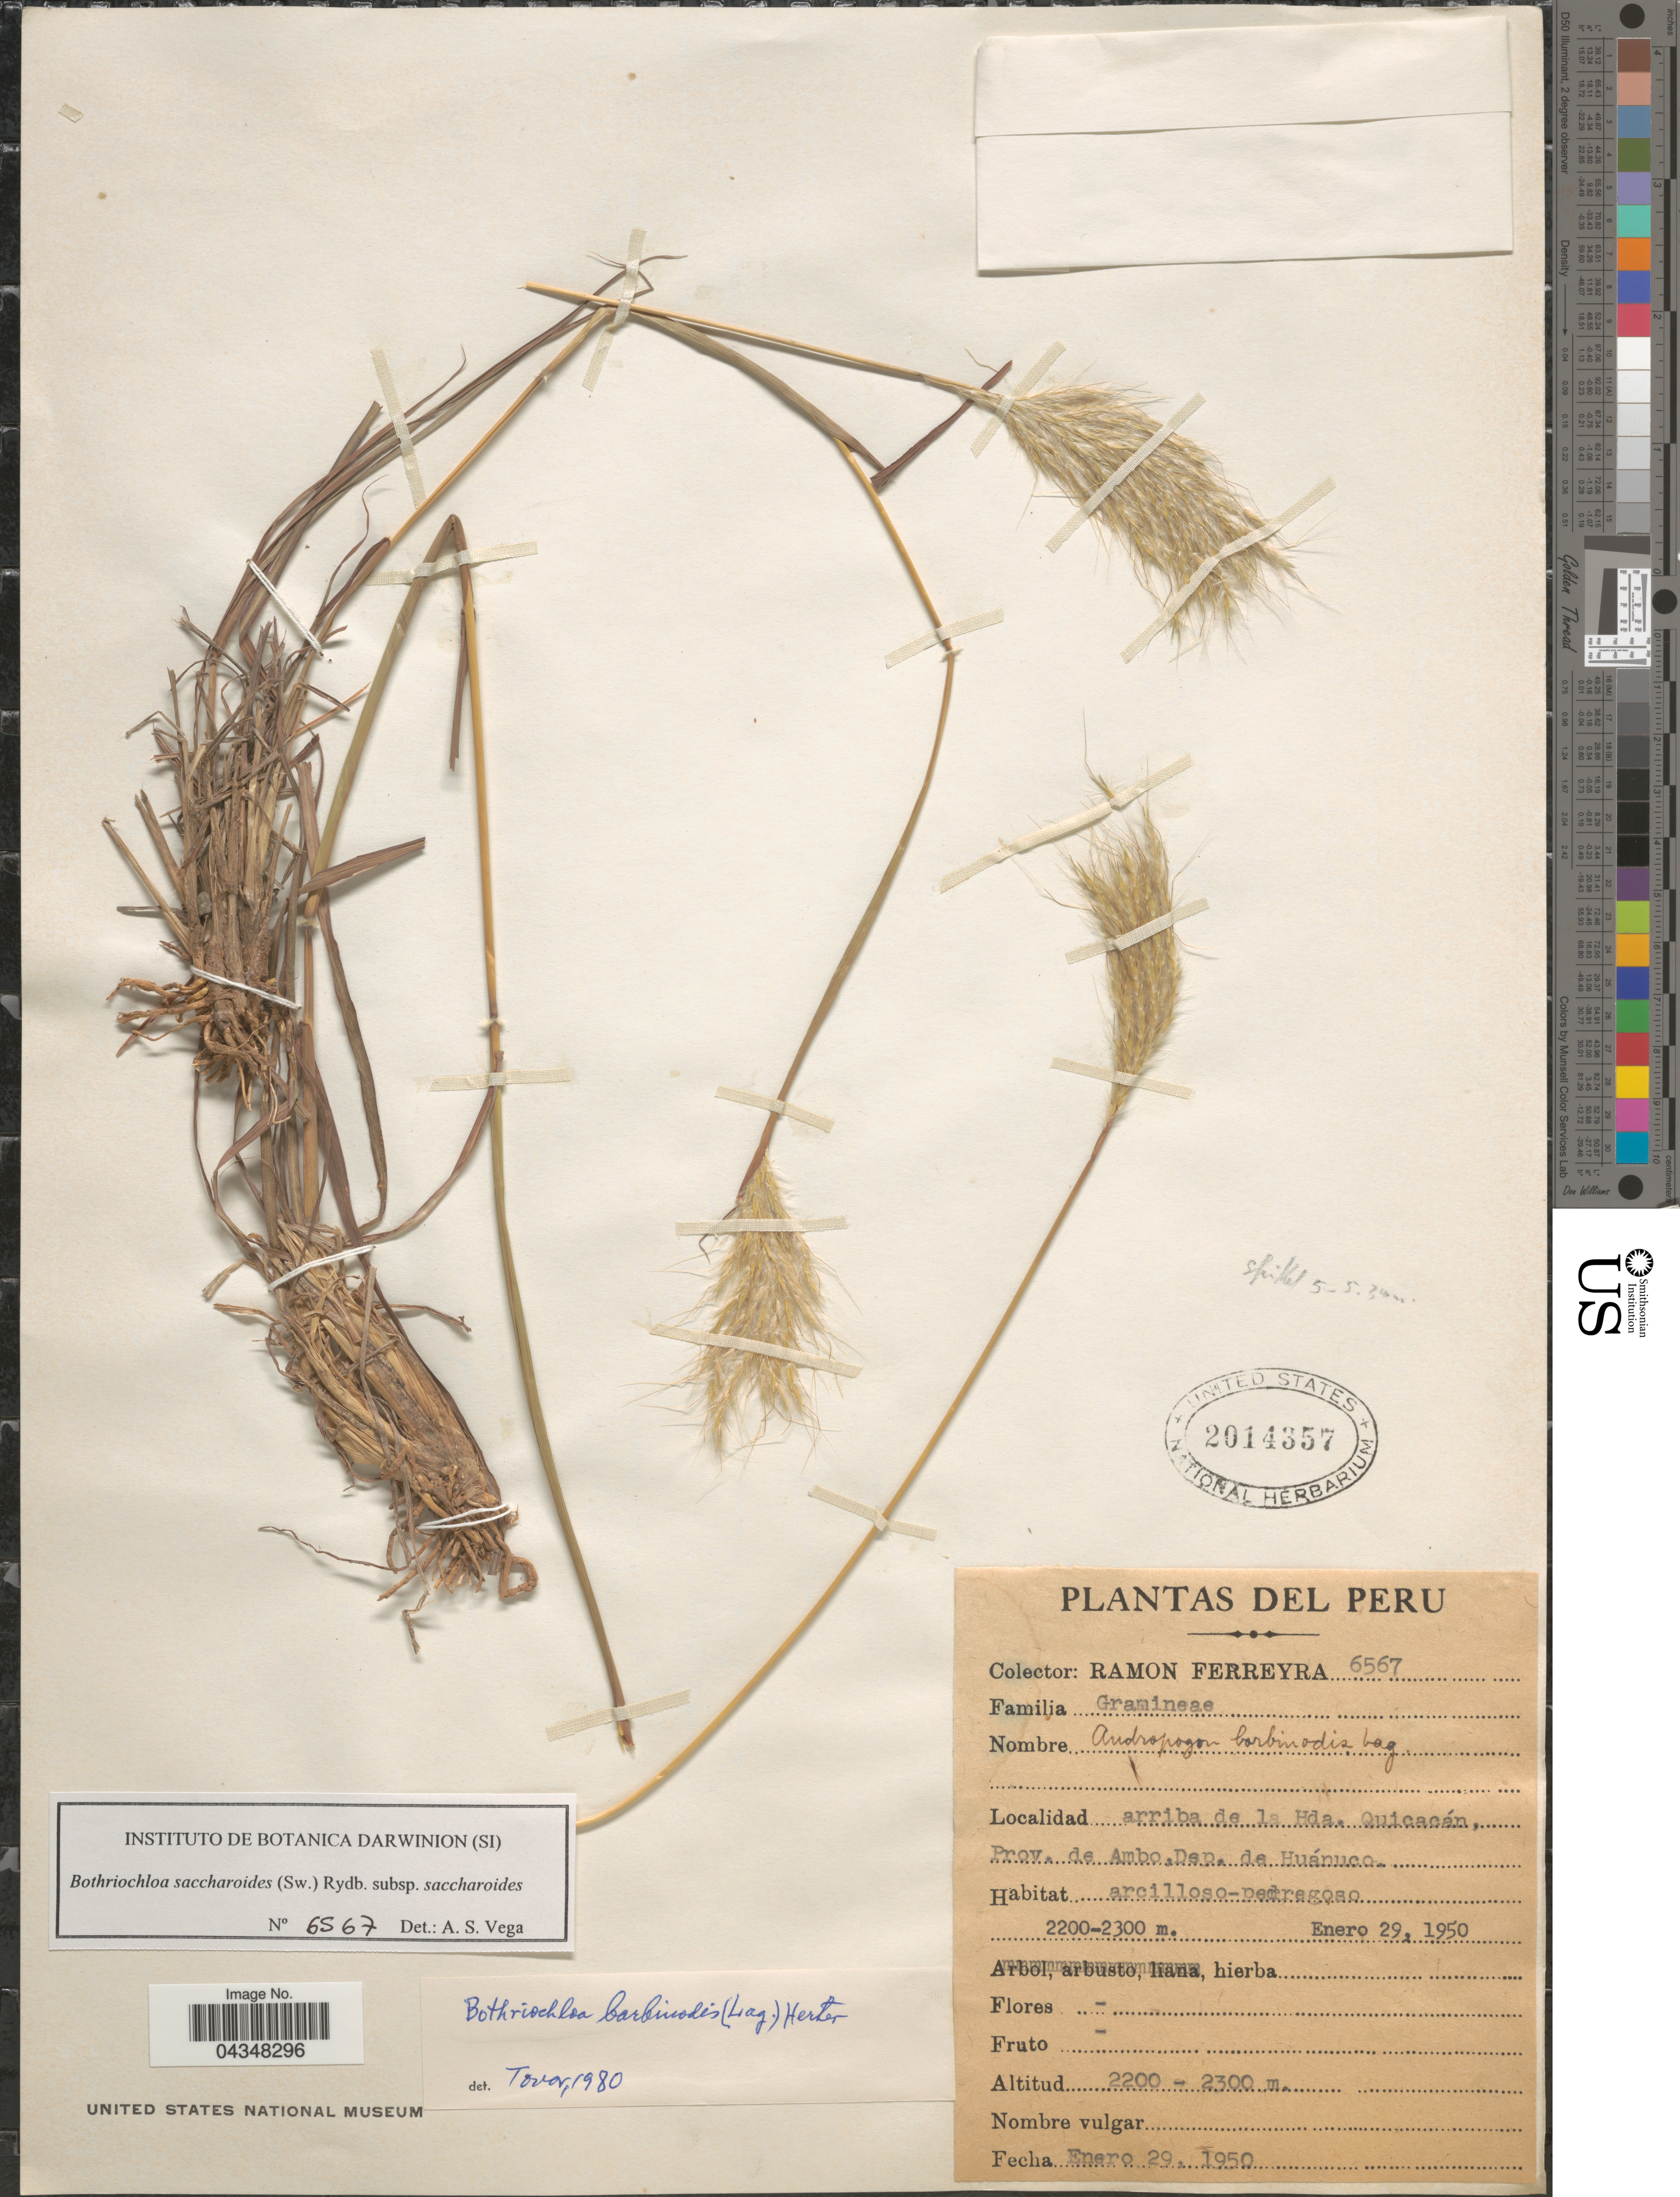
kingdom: Plantae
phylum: Tracheophyta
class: Liliopsida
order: Poales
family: Poaceae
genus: Bothriochloa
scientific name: Bothriochloa laguroides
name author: (DC.) Herter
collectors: R. A. Ferreyra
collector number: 6567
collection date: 1950-01-29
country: Peru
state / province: Huánuco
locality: Arriba de la Hda. Quicacán, Prov. de Ambo, Dep. de Huánuco.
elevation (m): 2200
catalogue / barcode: US 2014357